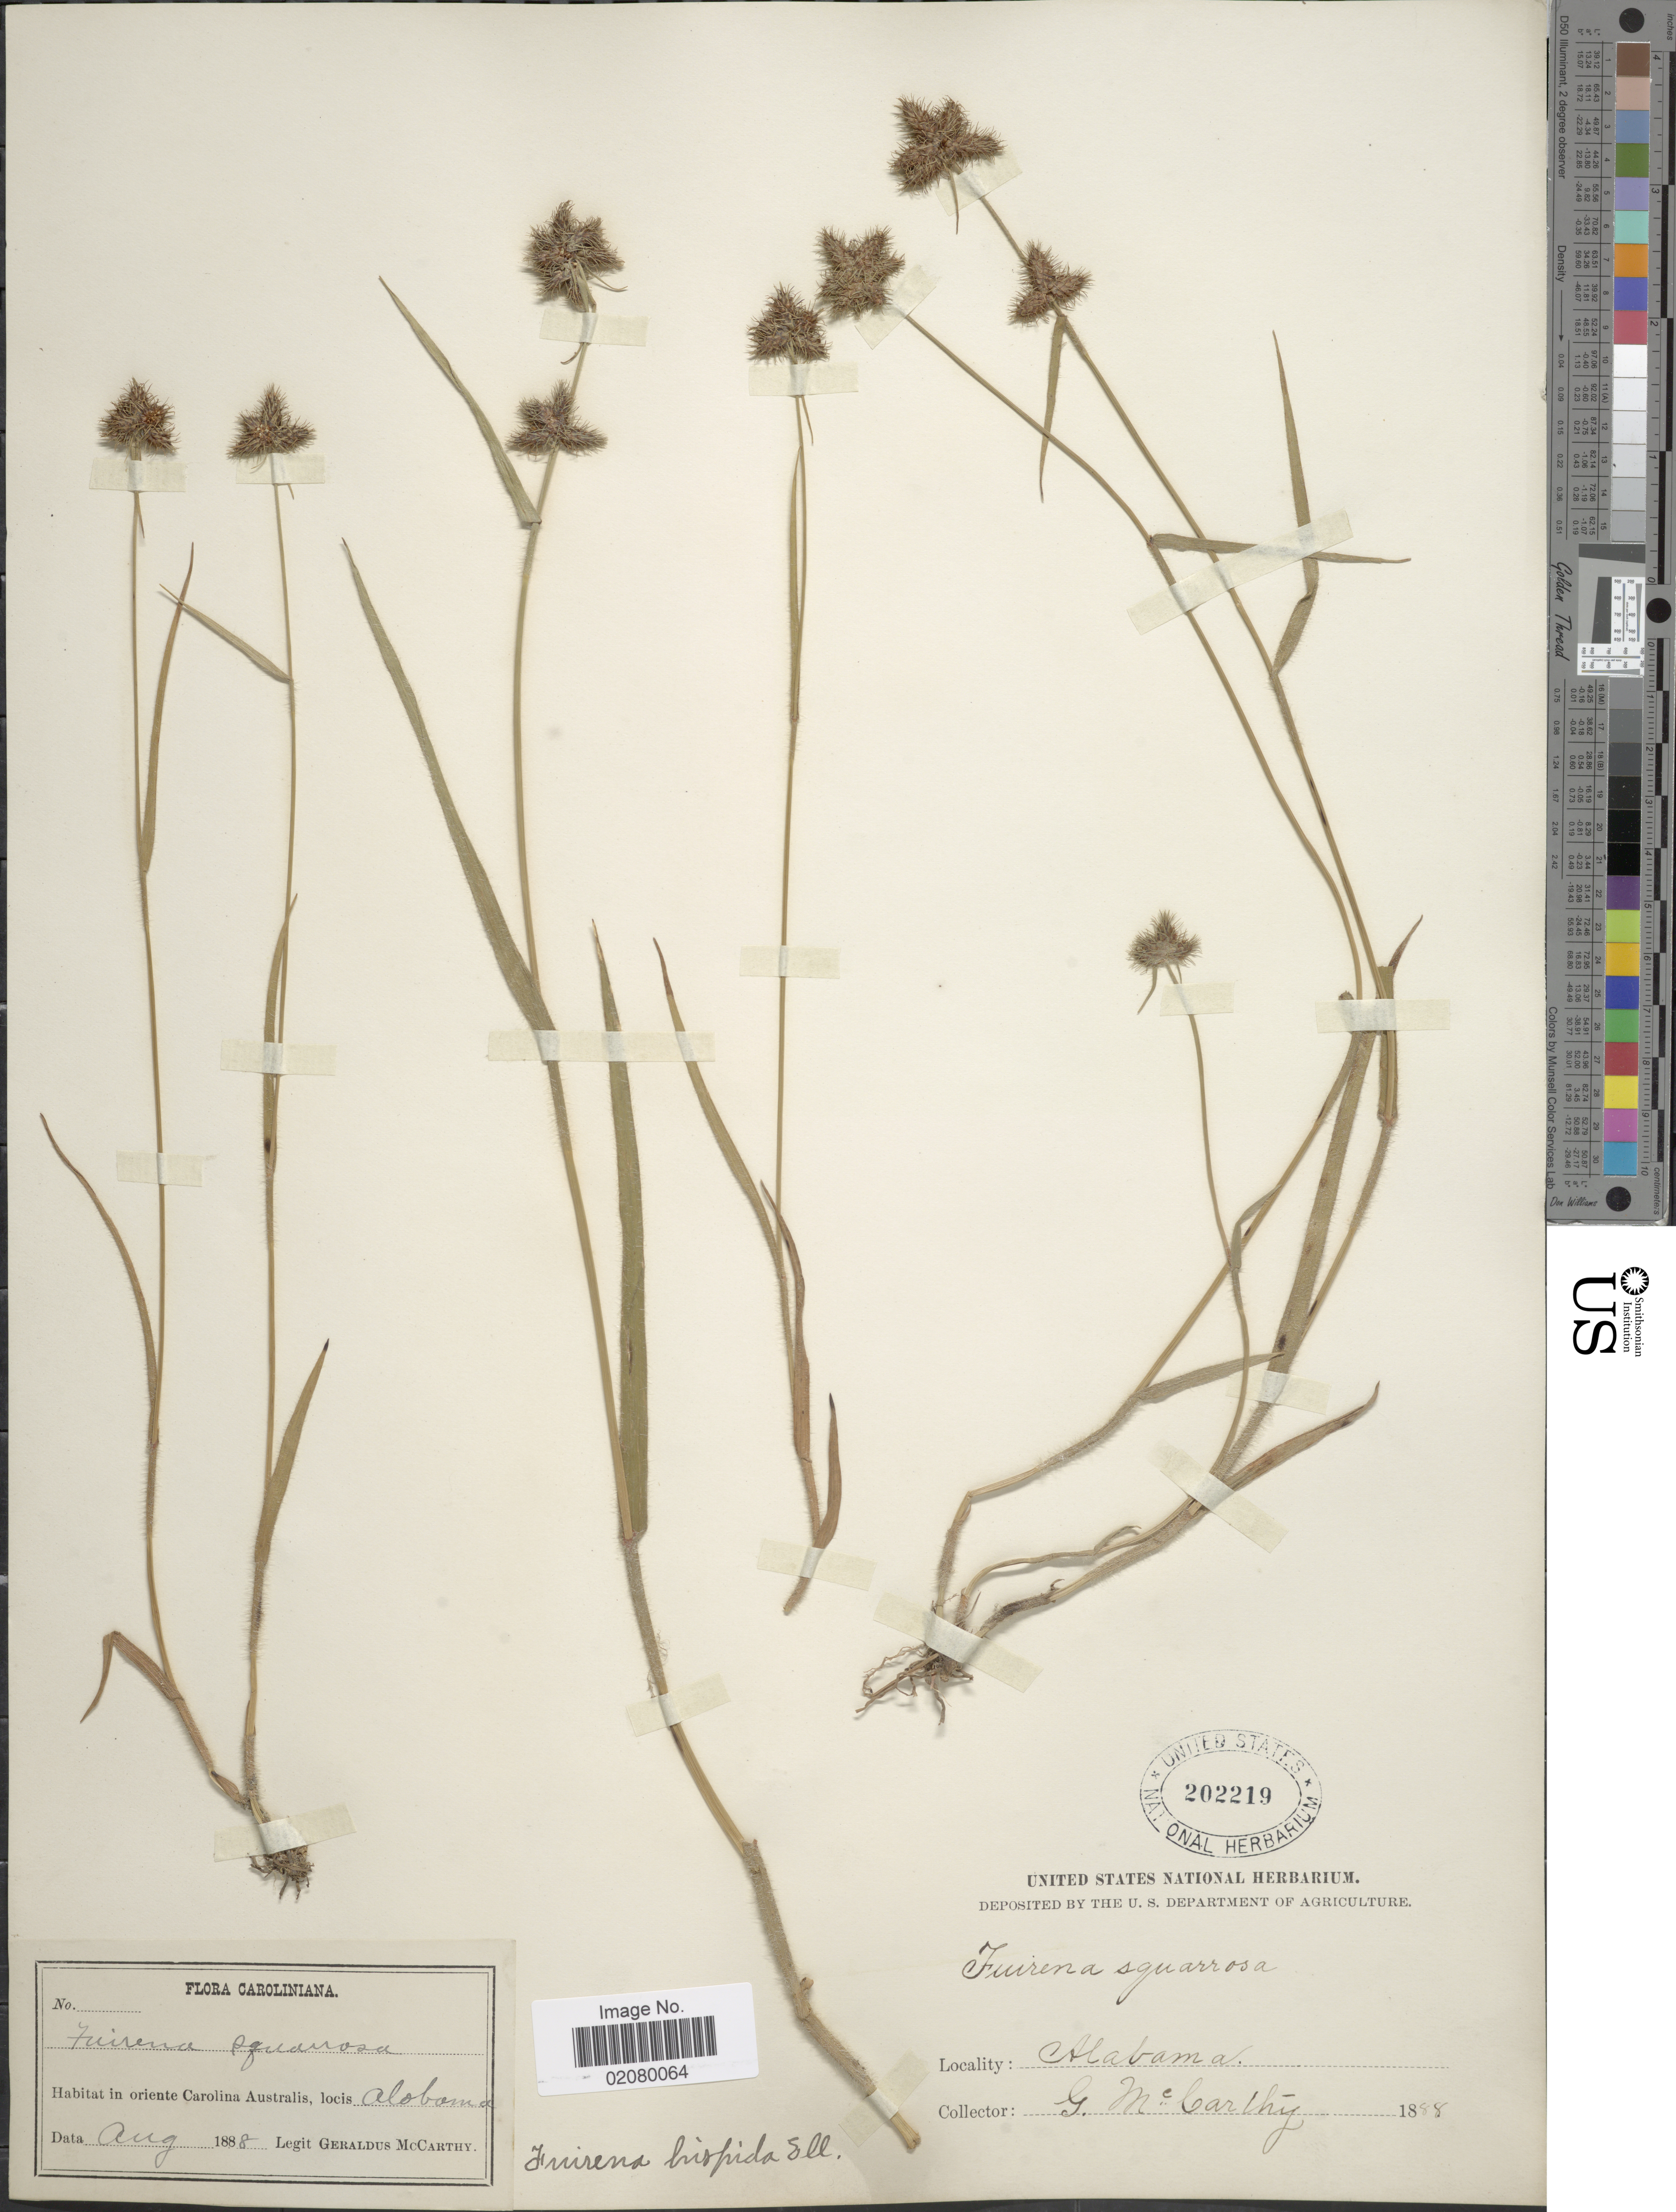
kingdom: Plantae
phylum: Tracheophyta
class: Liliopsida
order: Poales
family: Cyperaceae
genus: Fuirena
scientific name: Fuirena squarrosa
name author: Michx.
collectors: M. McCarthy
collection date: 1888-08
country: United States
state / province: Alabama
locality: In oriente Caroliena Australies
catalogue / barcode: US 202219